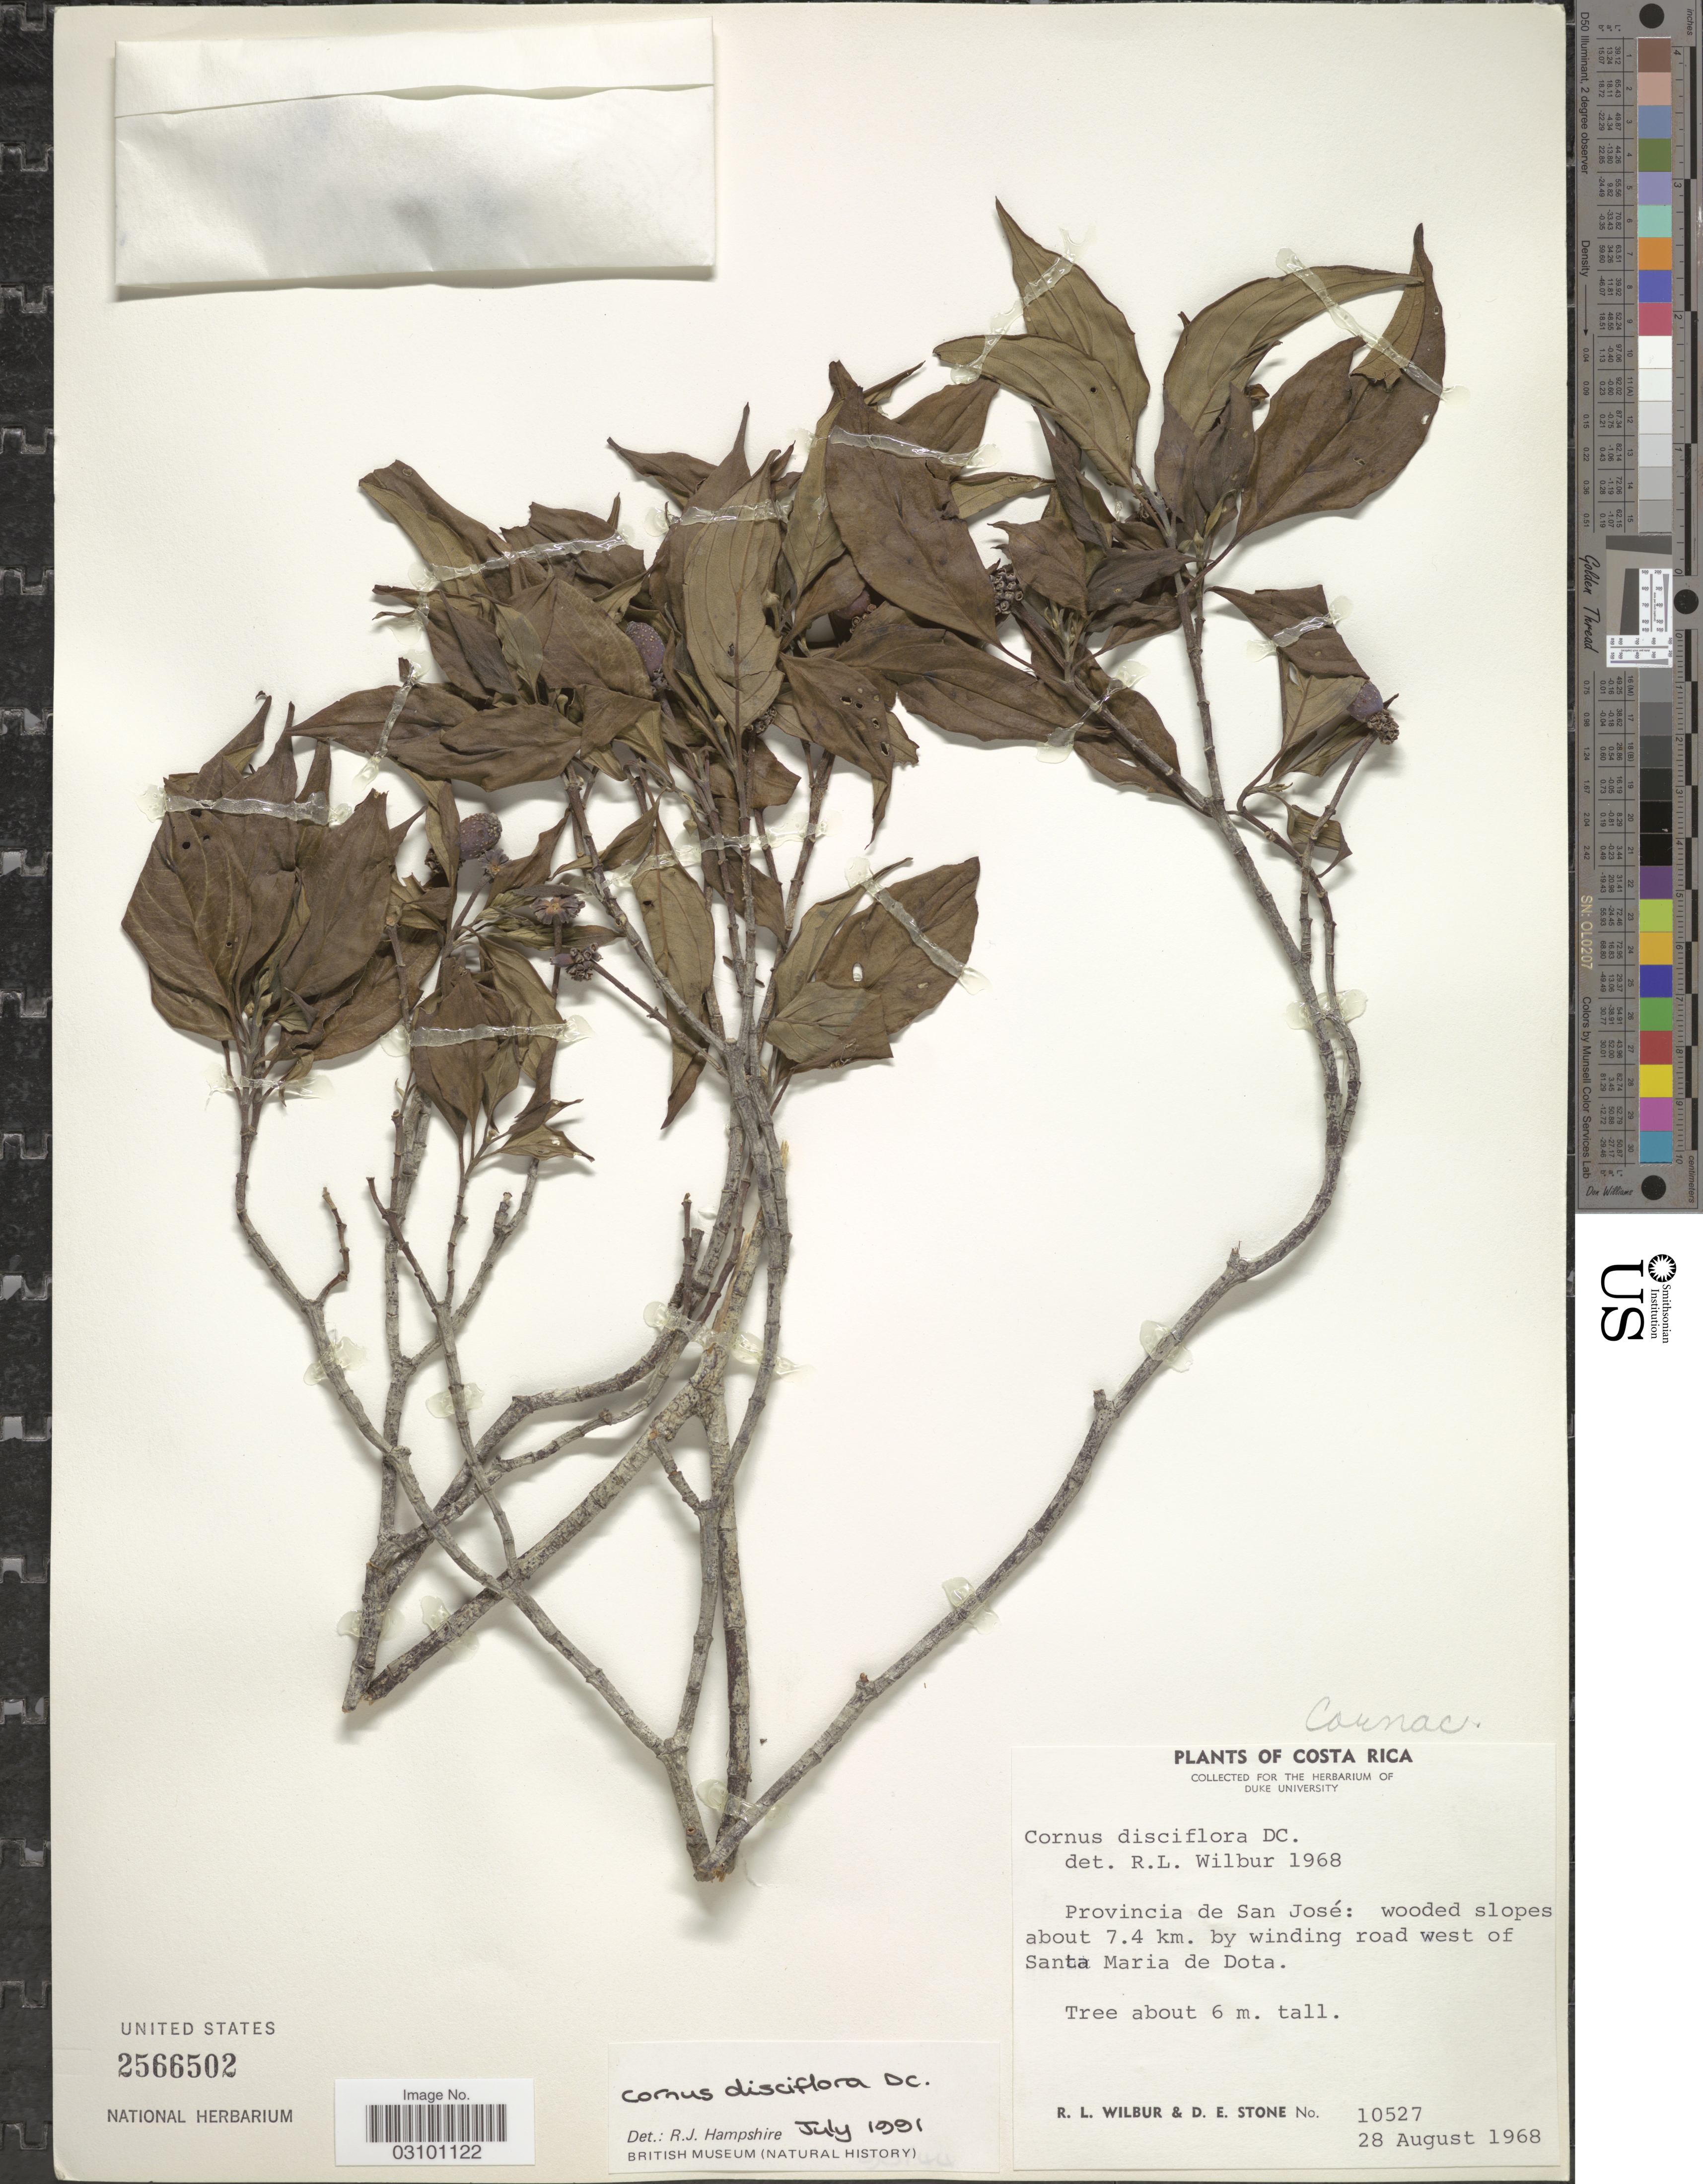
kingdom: Plantae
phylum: Tracheophyta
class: Magnoliopsida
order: Cornales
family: Cornaceae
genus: Cornus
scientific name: Cornus disciflora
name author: Moc. & Sessé ex DC.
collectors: R. L. Wilbur & D. E. Stone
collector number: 10527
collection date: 1968-08-28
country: Costa Rica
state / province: San José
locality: Wooded slopes about 7.4. km. by winding road west of Santa Maria de Dota.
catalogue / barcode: US 2566502